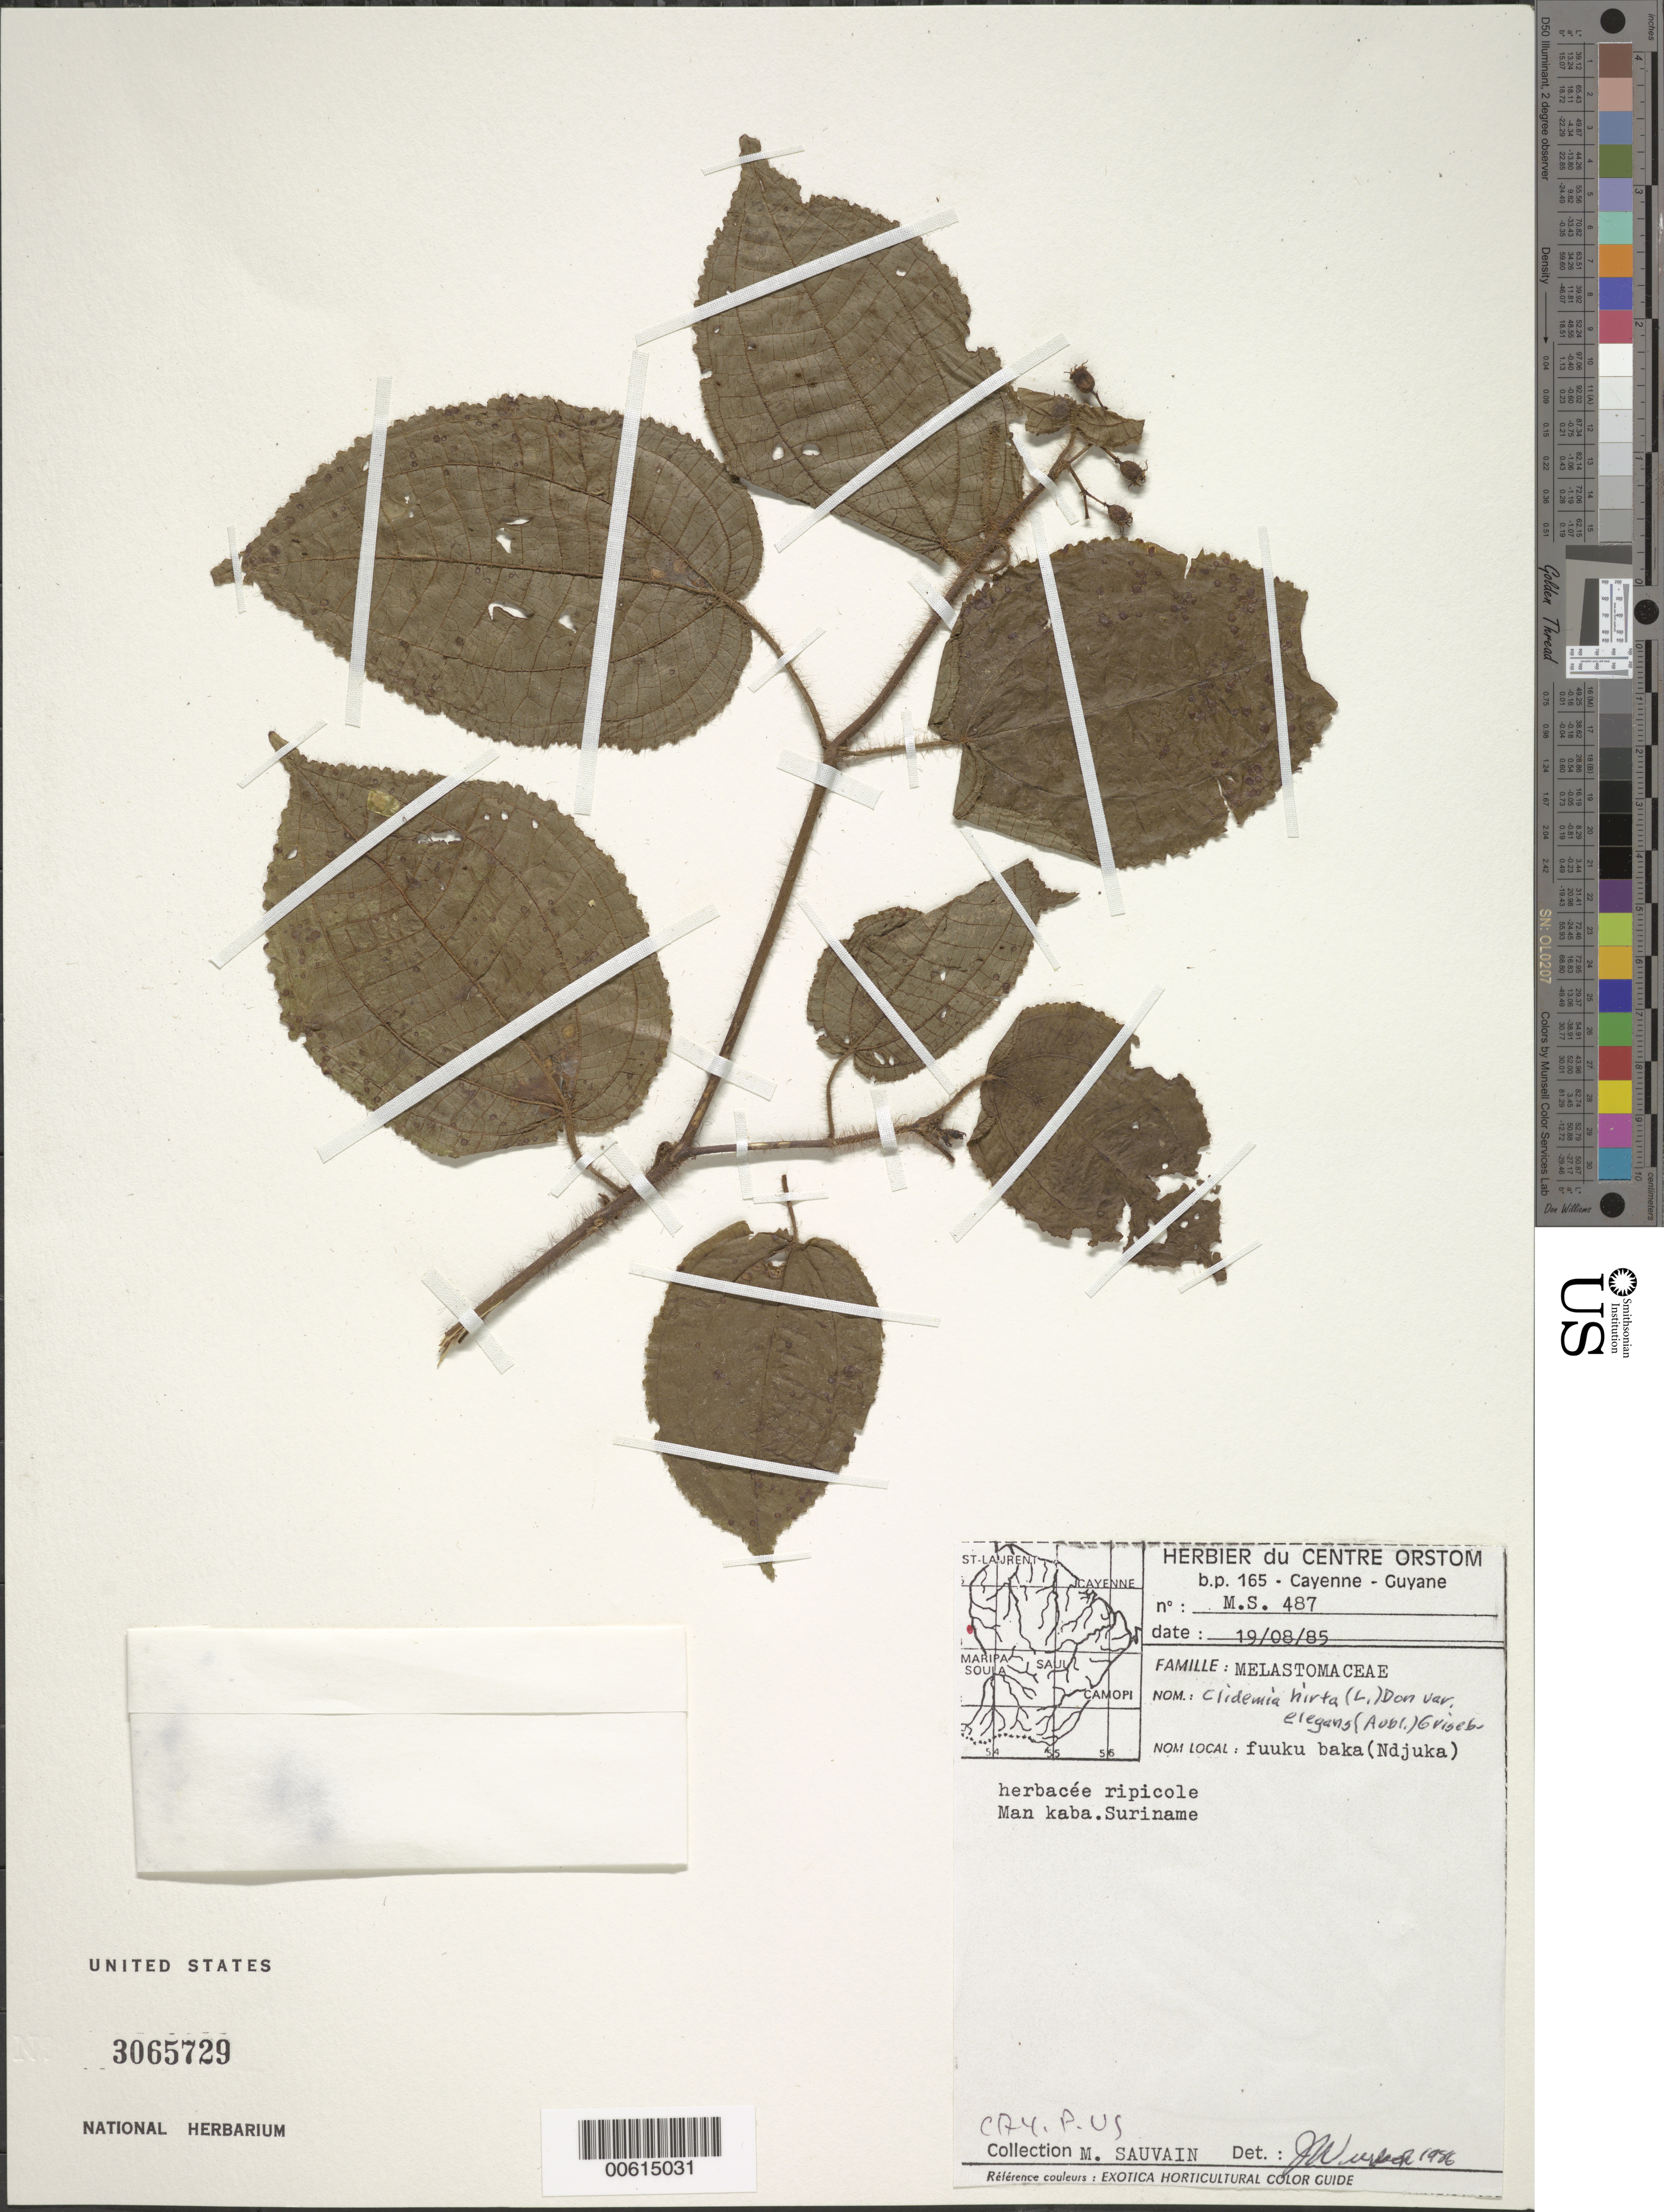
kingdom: Plantae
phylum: Tracheophyta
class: Magnoliopsida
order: Myrtales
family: Melastomataceae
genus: Clidemia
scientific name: Clidemia hirta var. elegans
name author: (Aubl.) Griseb.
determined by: Wurdack, John J., (US), US (UNITED STATES)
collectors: M. Sauvain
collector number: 487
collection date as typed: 19-Aug-85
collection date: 1985-08-19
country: Suriname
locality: Saut Mankaba Soula, Bassin du Maroni; Man Kaba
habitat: Ripicole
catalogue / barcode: US 3065729